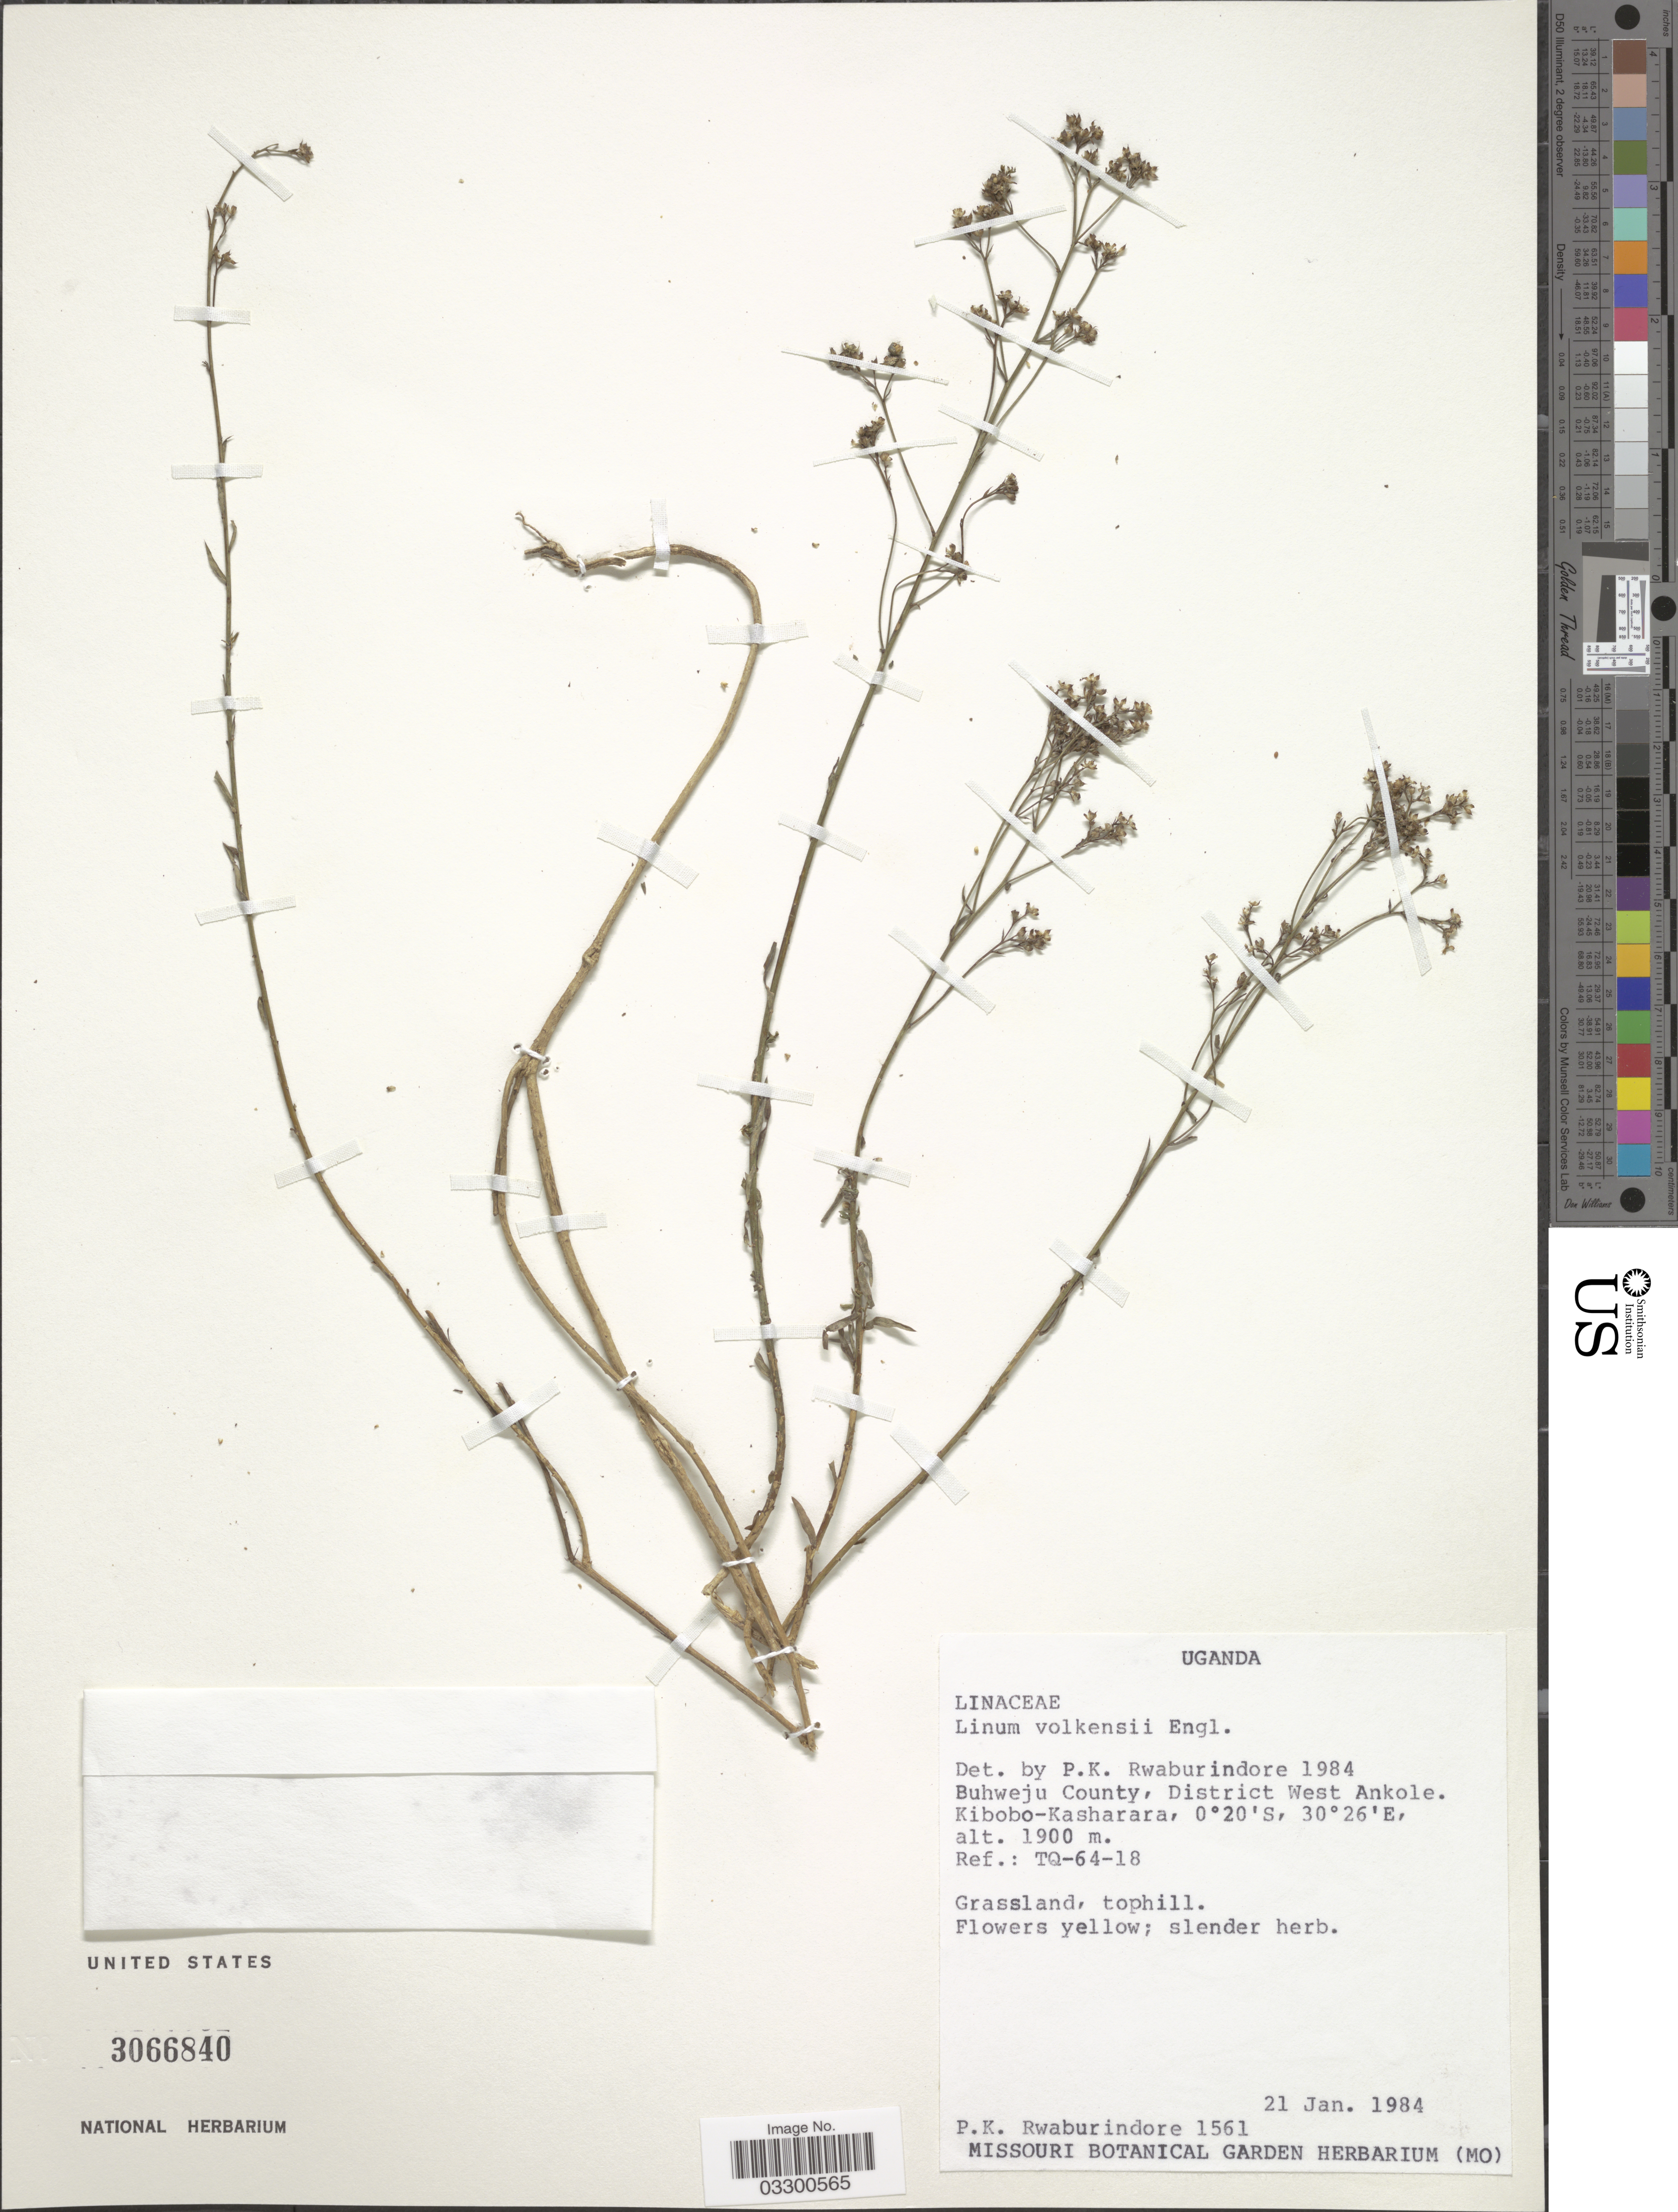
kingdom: Plantae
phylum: Tracheophyta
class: Magnoliopsida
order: Malpighiales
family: Linaceae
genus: Linum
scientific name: Linum volkensii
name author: Engl.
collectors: P. Rwaburindore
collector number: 1561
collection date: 1984-01-21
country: Uganda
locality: Buhweju County, District West Ankole. Kibobo-Kasharara. Ref.: TQ-64-18.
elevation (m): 1900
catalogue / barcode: US 3066840